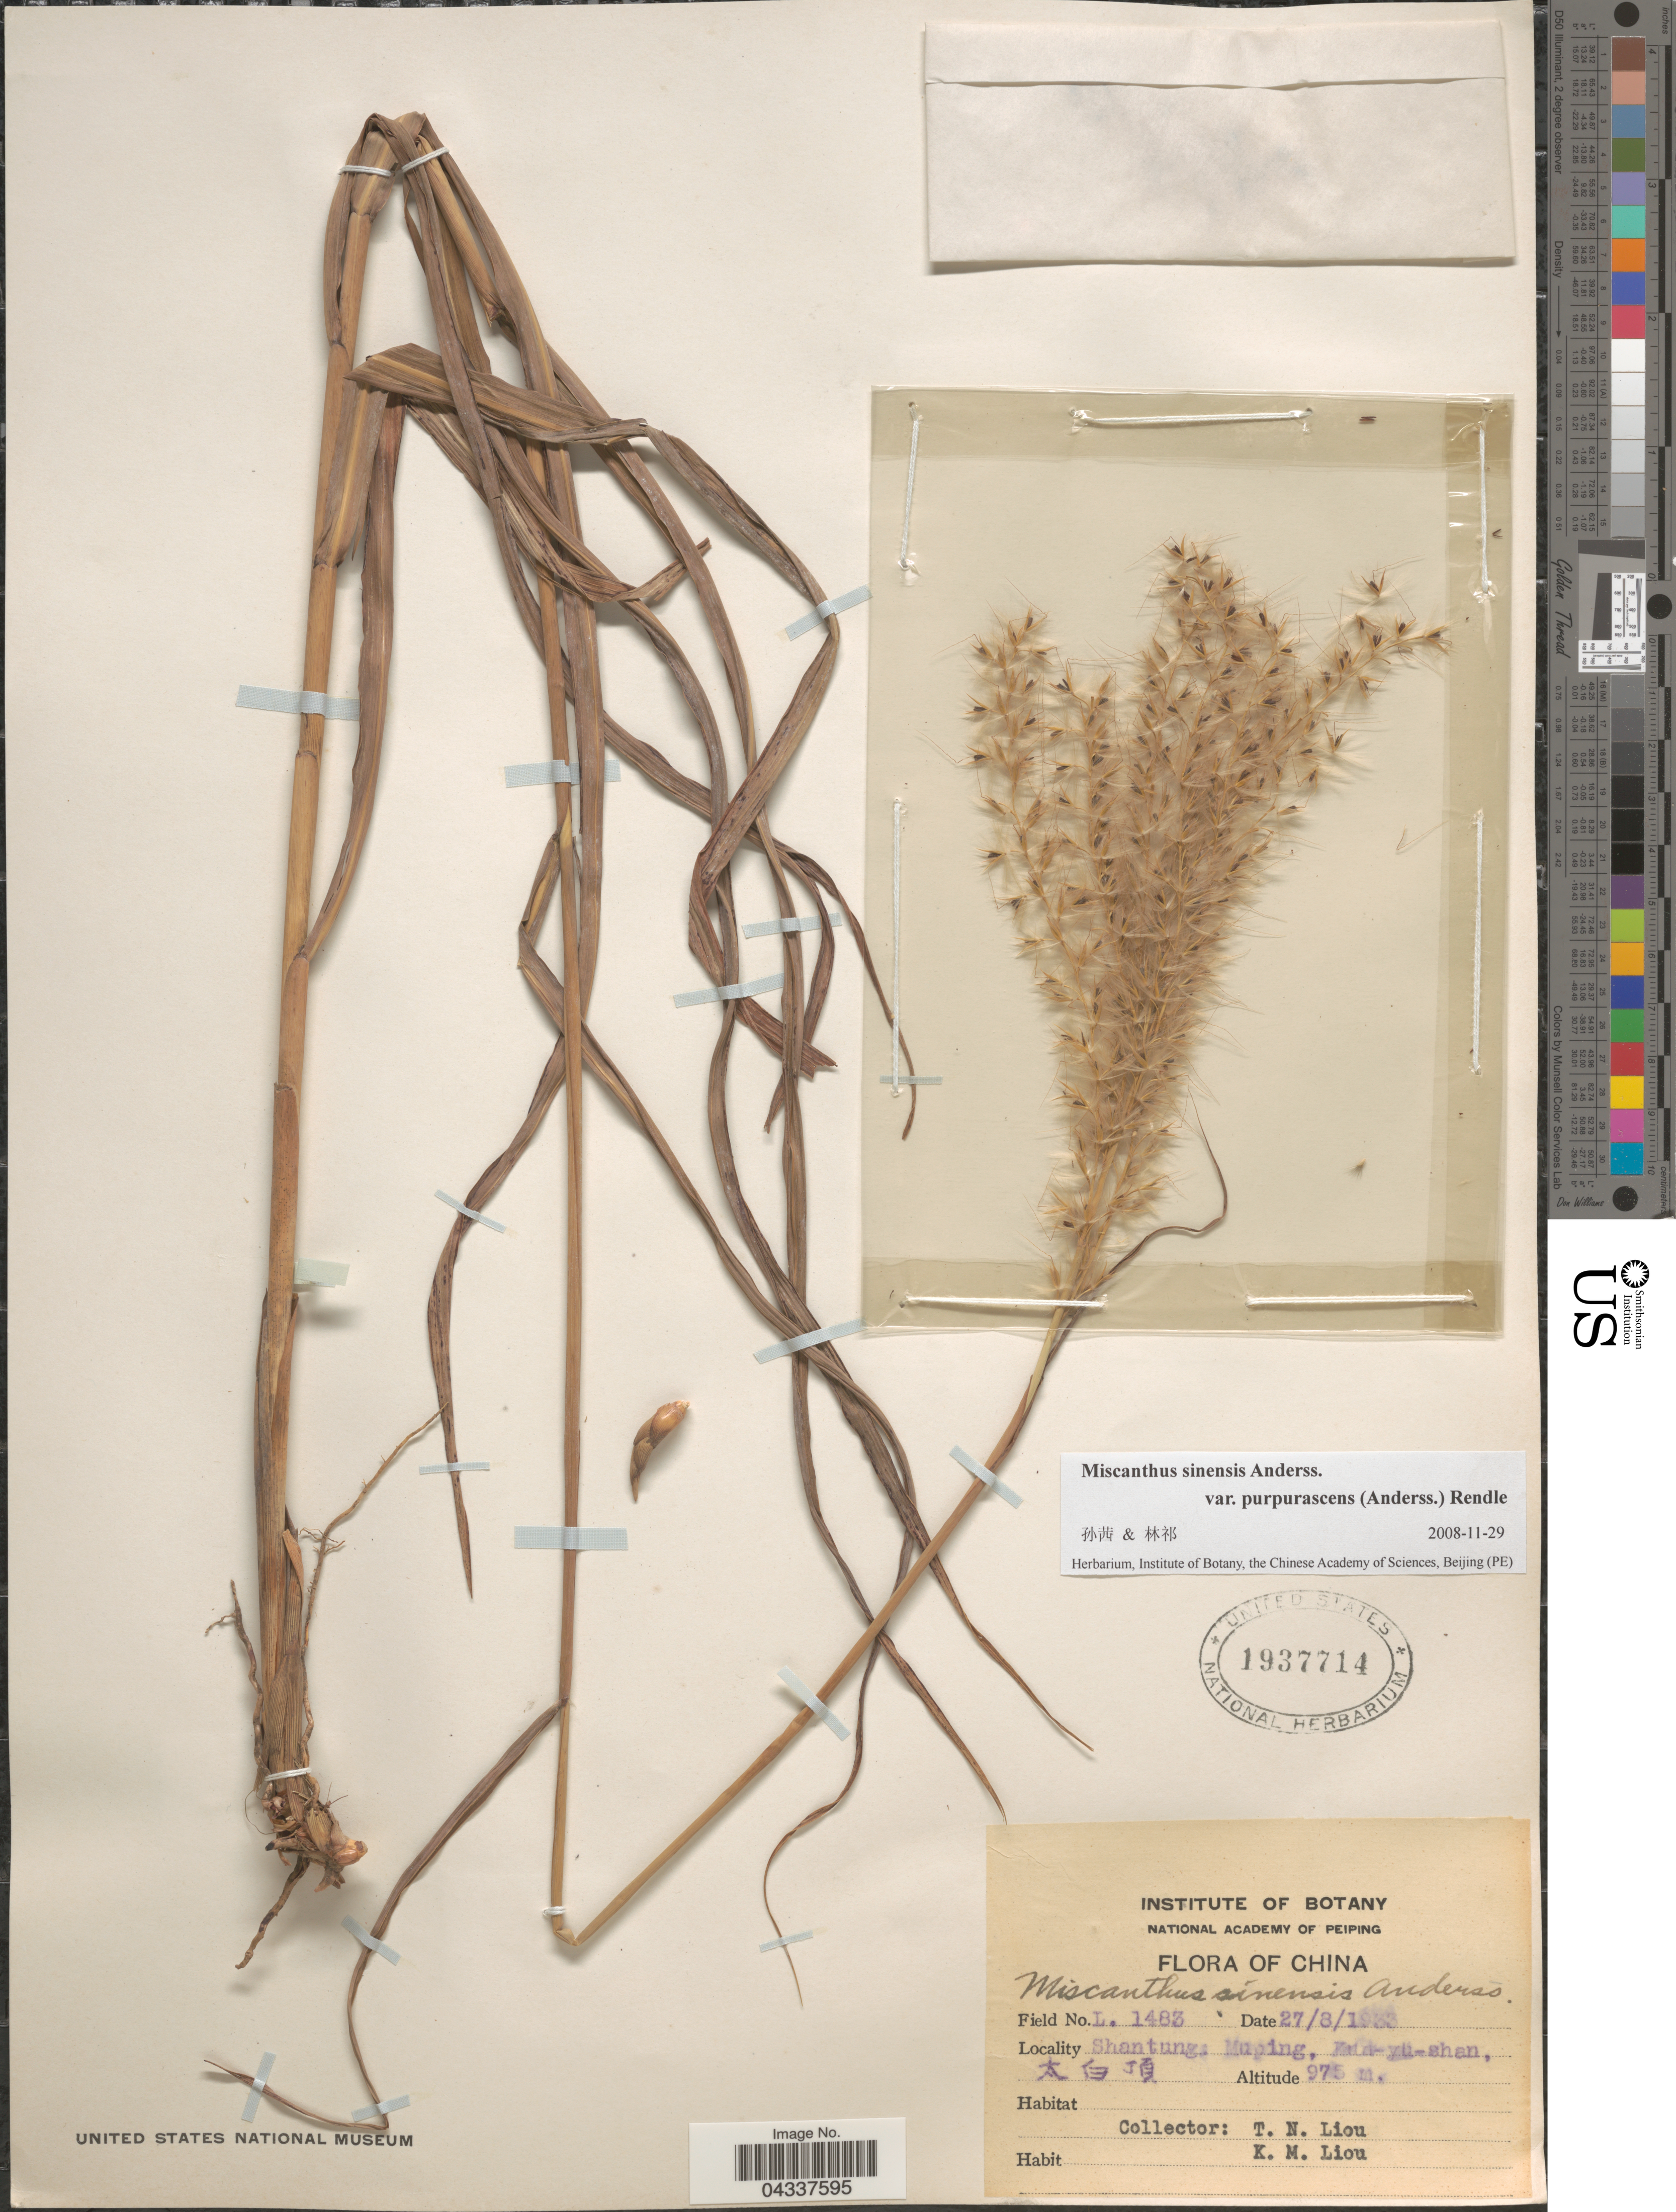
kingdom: Plantae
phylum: Tracheophyta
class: Liliopsida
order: Poales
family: Poaceae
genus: Miscanthus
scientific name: Miscanthus sinensis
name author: Andersson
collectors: T. N. Liou & K. M. Liou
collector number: L.1483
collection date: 1933-08-27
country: China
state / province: Shandong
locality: Shangtung: Muping, Kud-yu-shan, X.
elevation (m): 975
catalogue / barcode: US 1937714